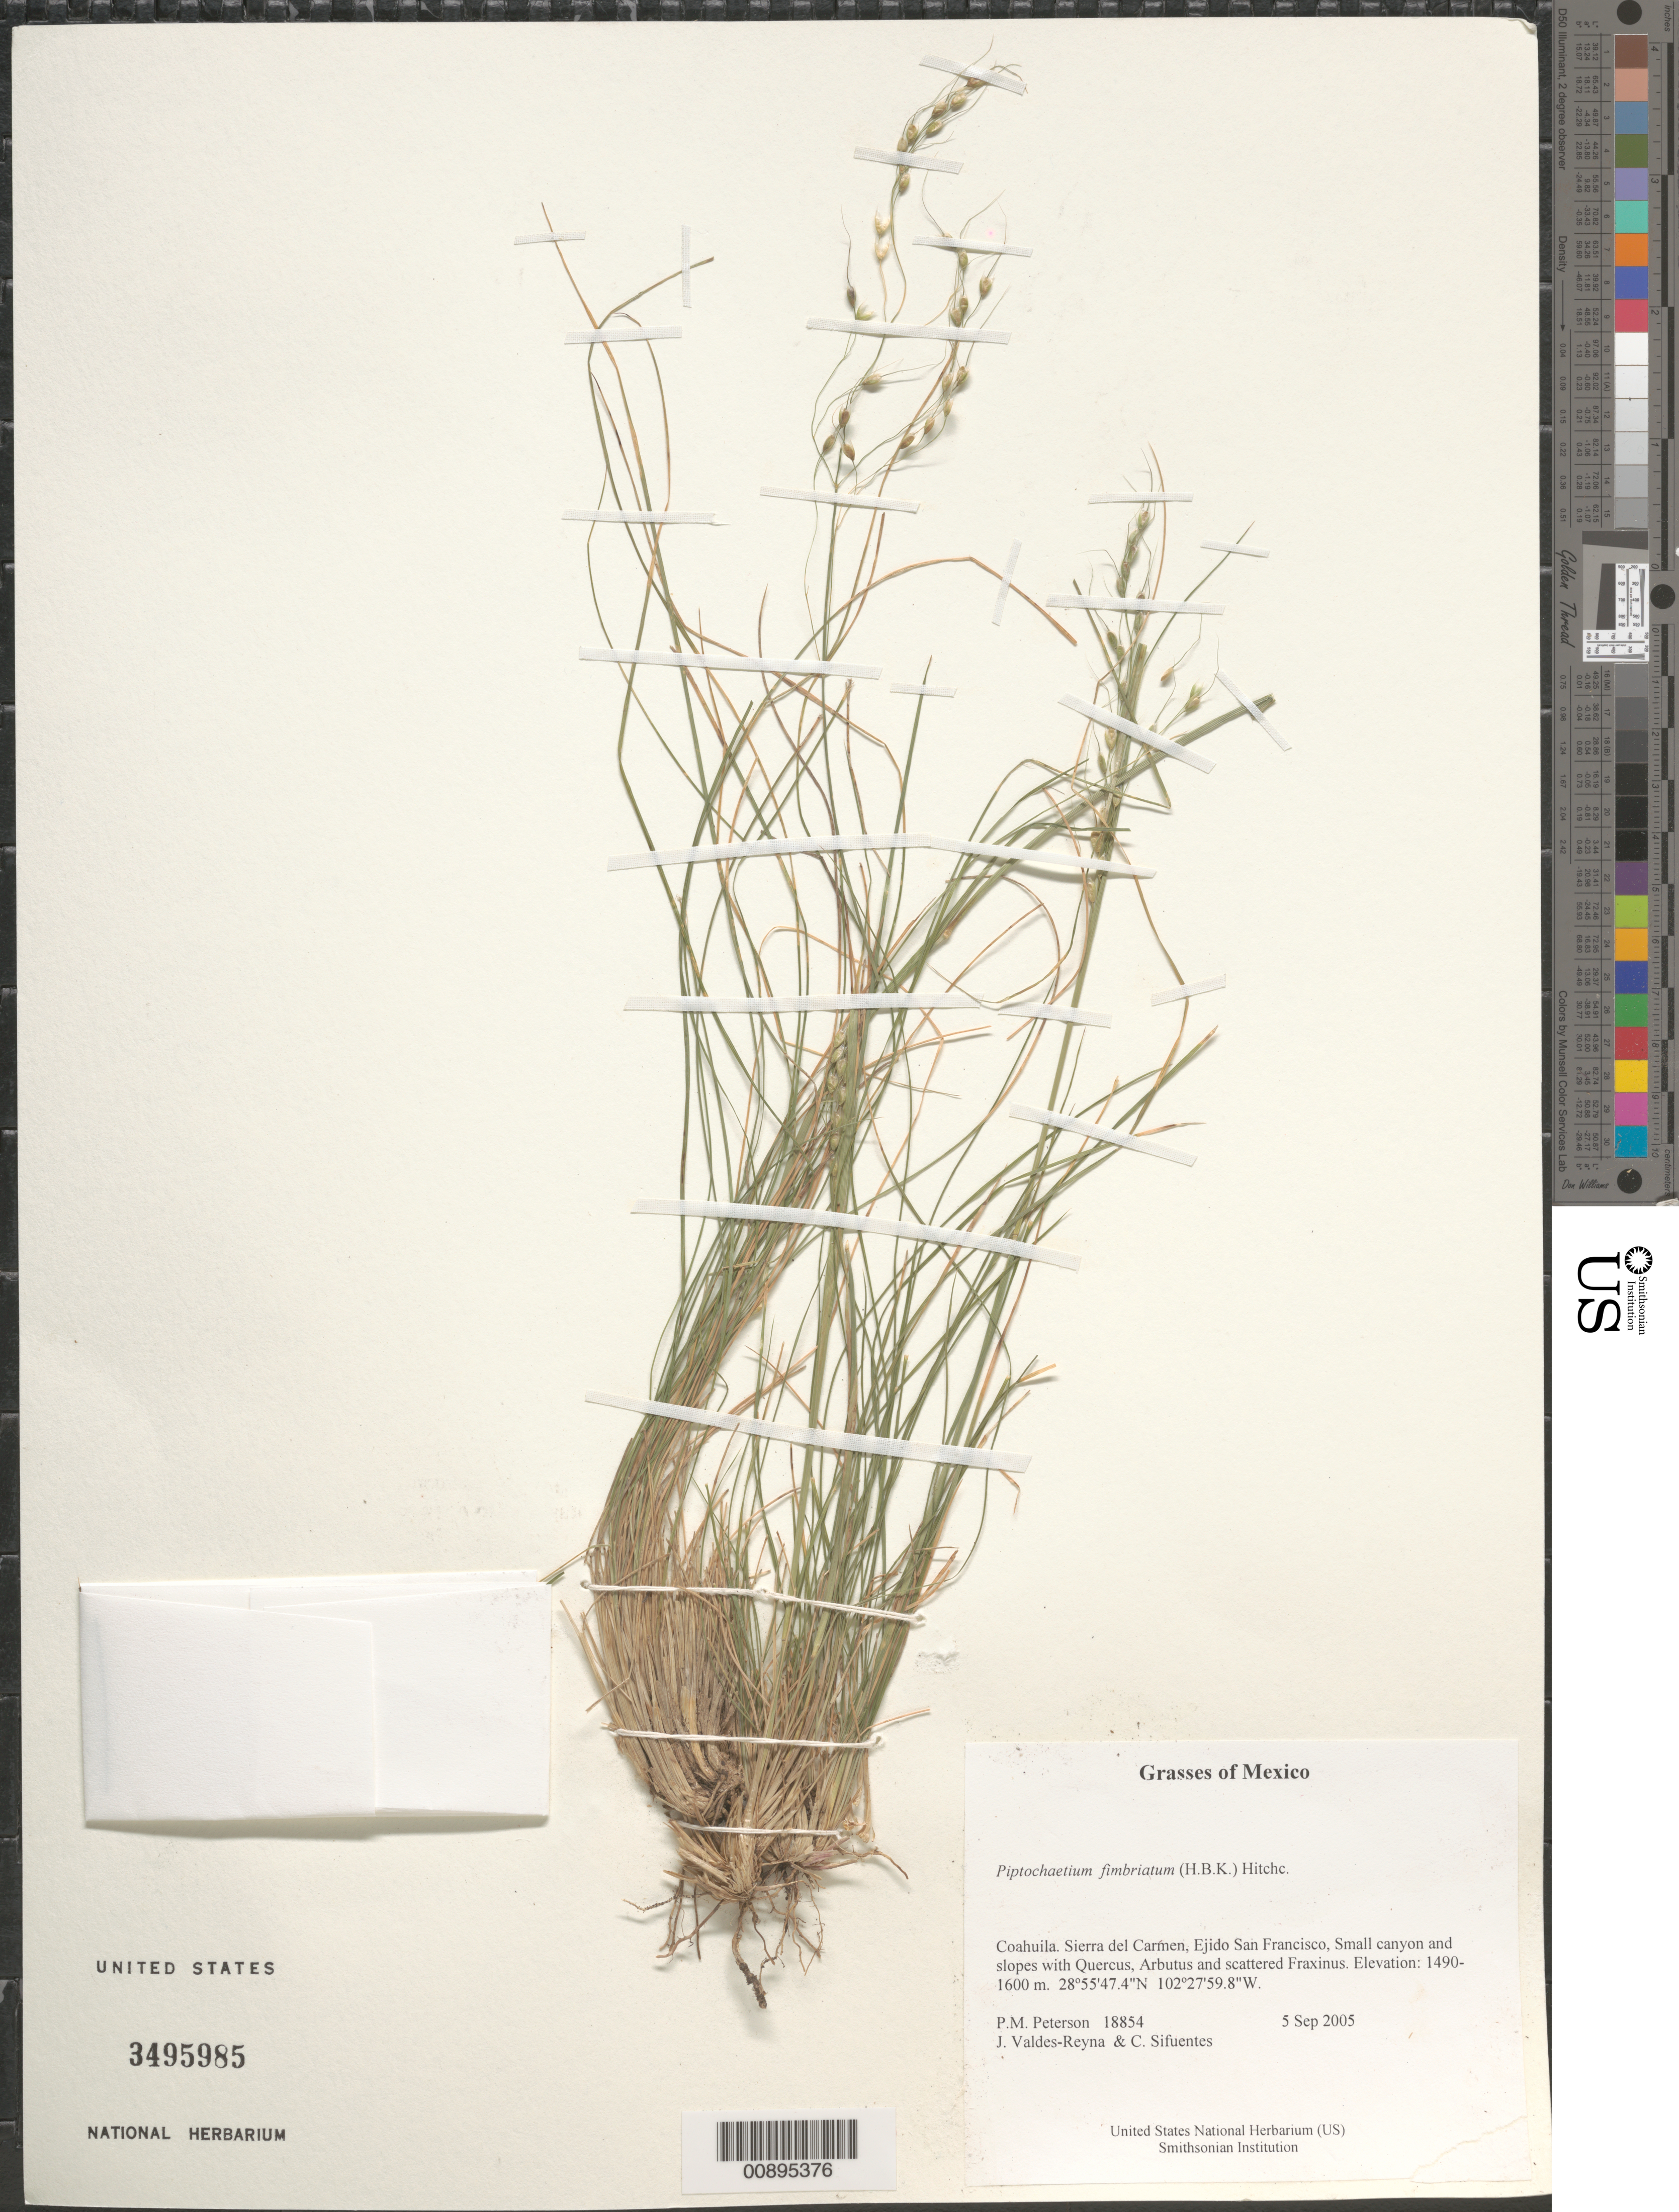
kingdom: Plantae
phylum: Tracheophyta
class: Liliopsida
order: Poales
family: Poaceae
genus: Piptochaetium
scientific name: Piptochaetium fimbriatum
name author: (Kunth) Hitchc.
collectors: P. M. Peterson, J. Valdés-Reyna & C. Sifuentes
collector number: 18854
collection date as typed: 05 Sep 2005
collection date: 2005-09-05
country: Mexico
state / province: Coahuila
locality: Sierra del Carmen, Ejido San Francisco, Small canyon and slopes with Quercus, Arbutus and scattered Fraxinus.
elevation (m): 1490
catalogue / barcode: US 3495985